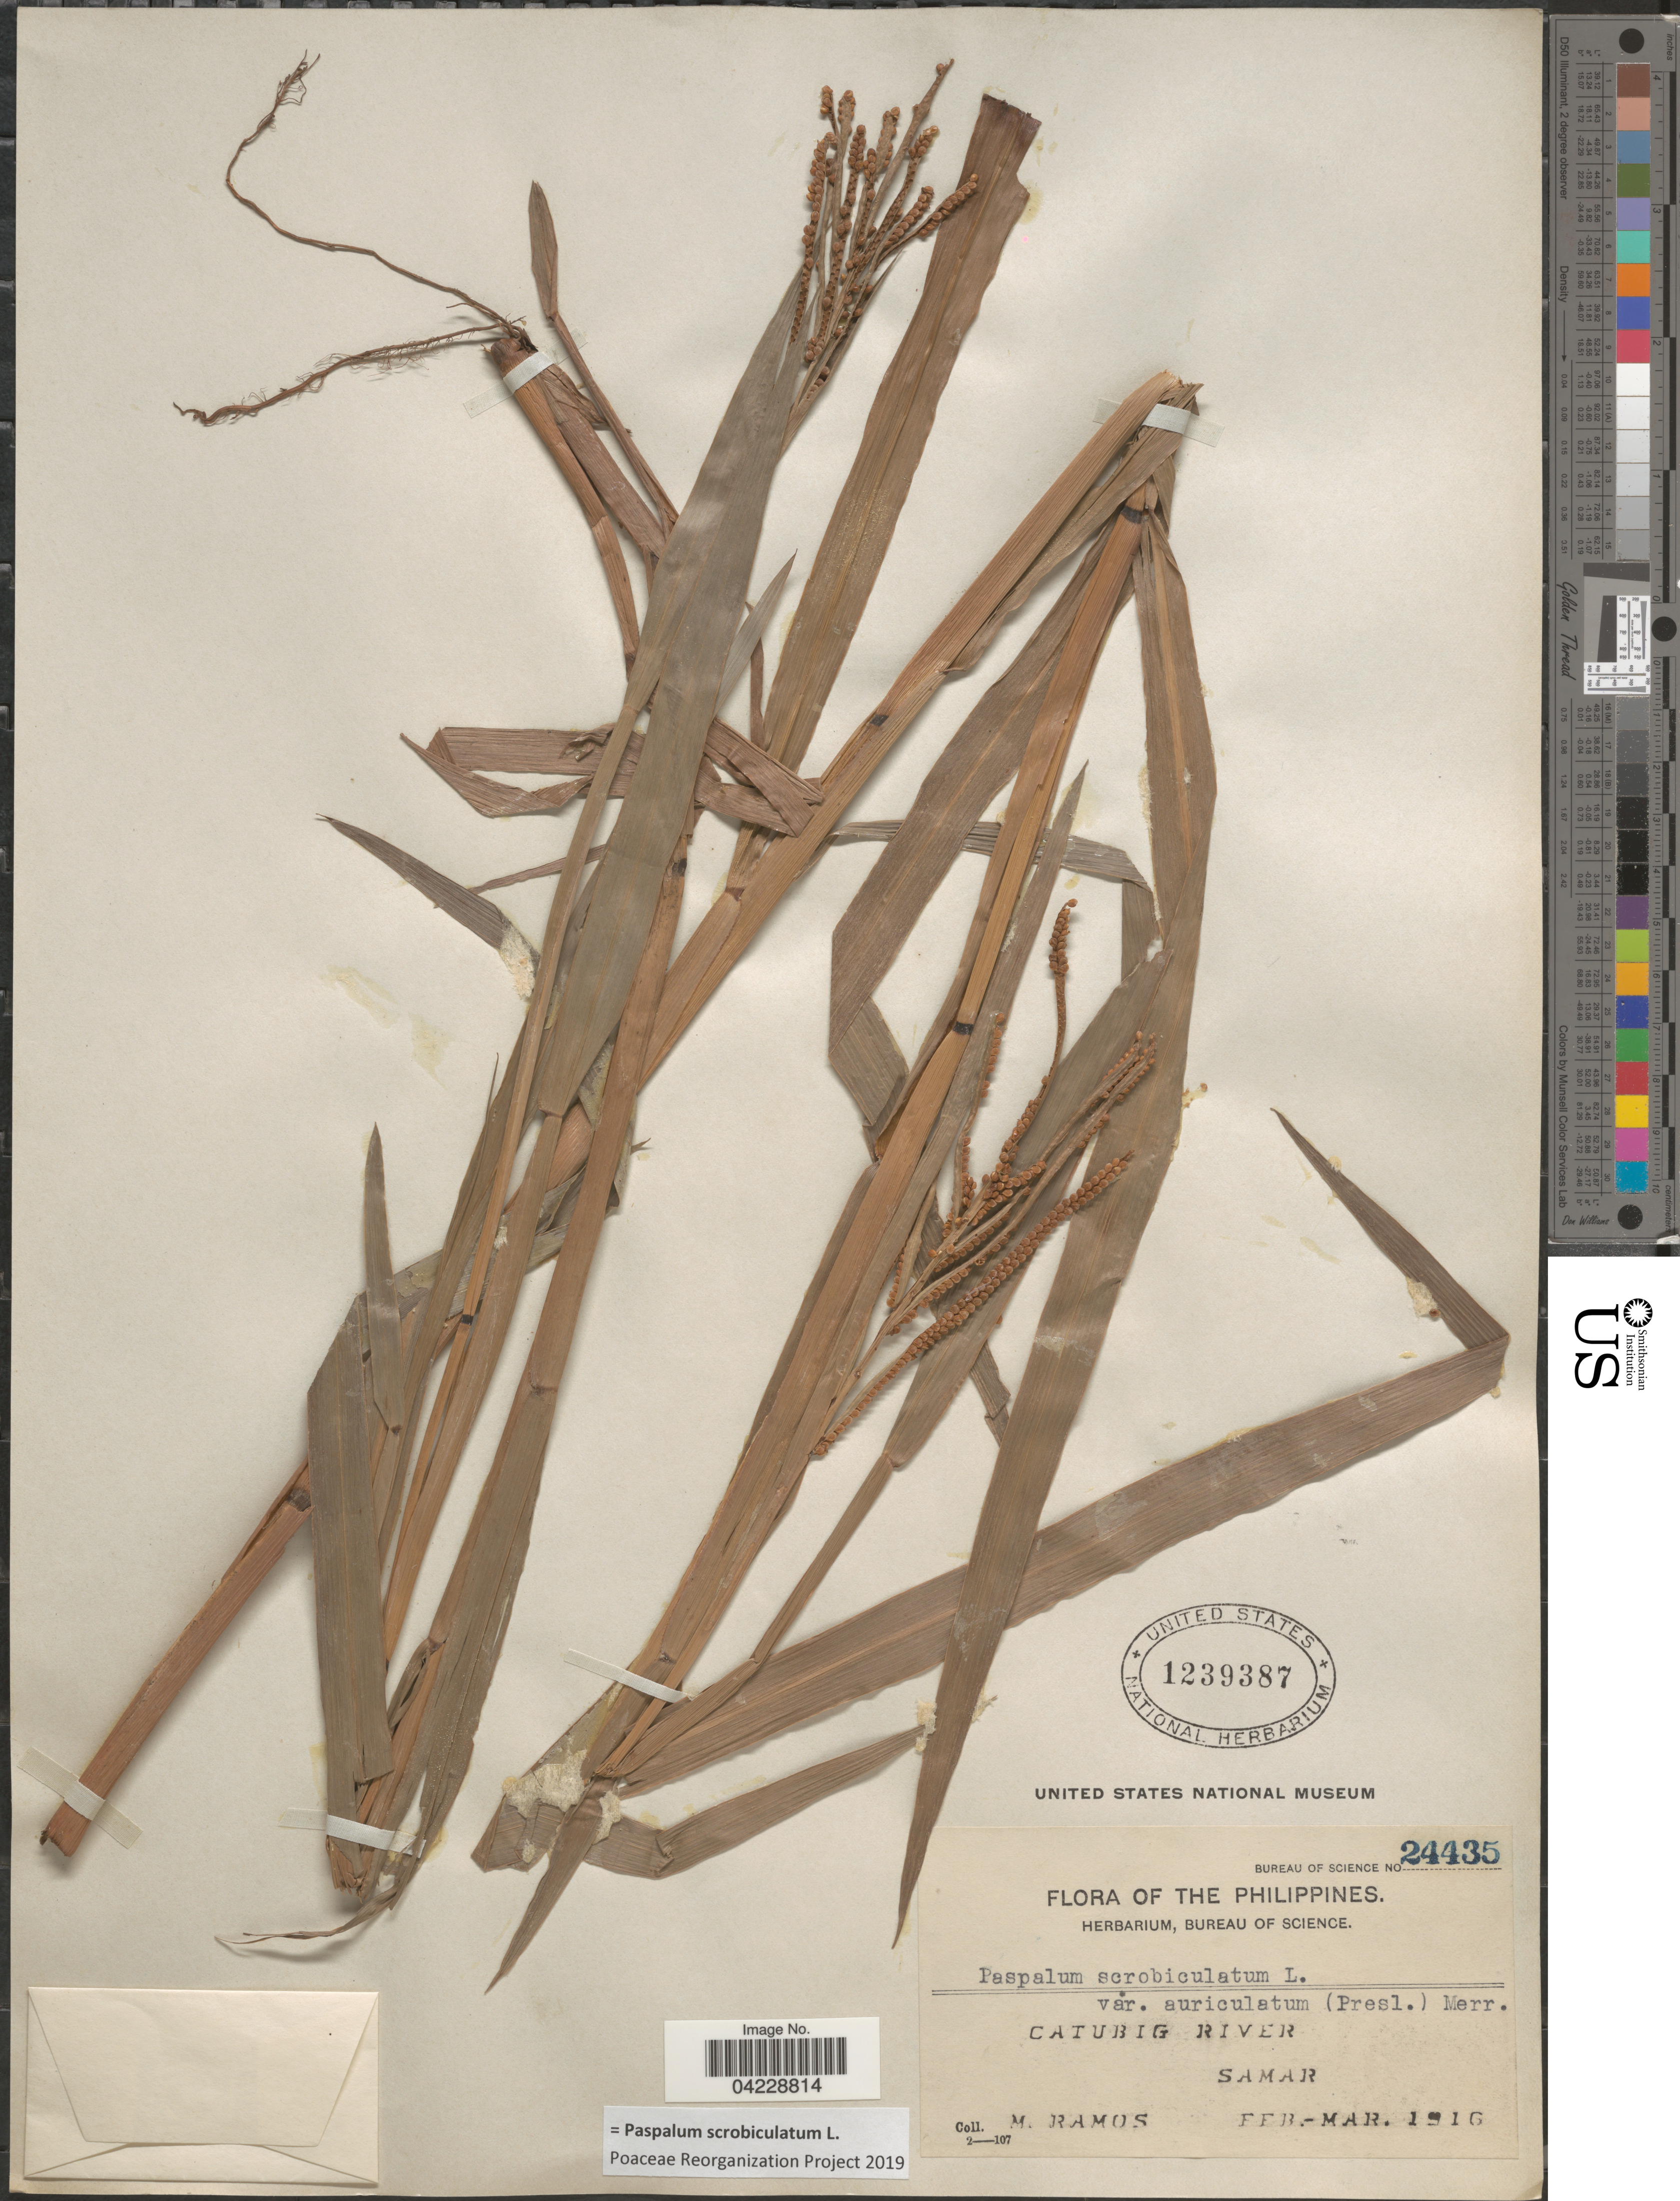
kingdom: Plantae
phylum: Tracheophyta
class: Liliopsida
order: Poales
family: Poaceae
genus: Paspalum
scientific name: Paspalum scrobiculatum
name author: L.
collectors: M. Ramos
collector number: Bureau of Science 24435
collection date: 1916-02/1916-03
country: Philippines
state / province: Eastern Visayas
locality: Catubig River. Samar.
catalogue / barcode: US 1239387